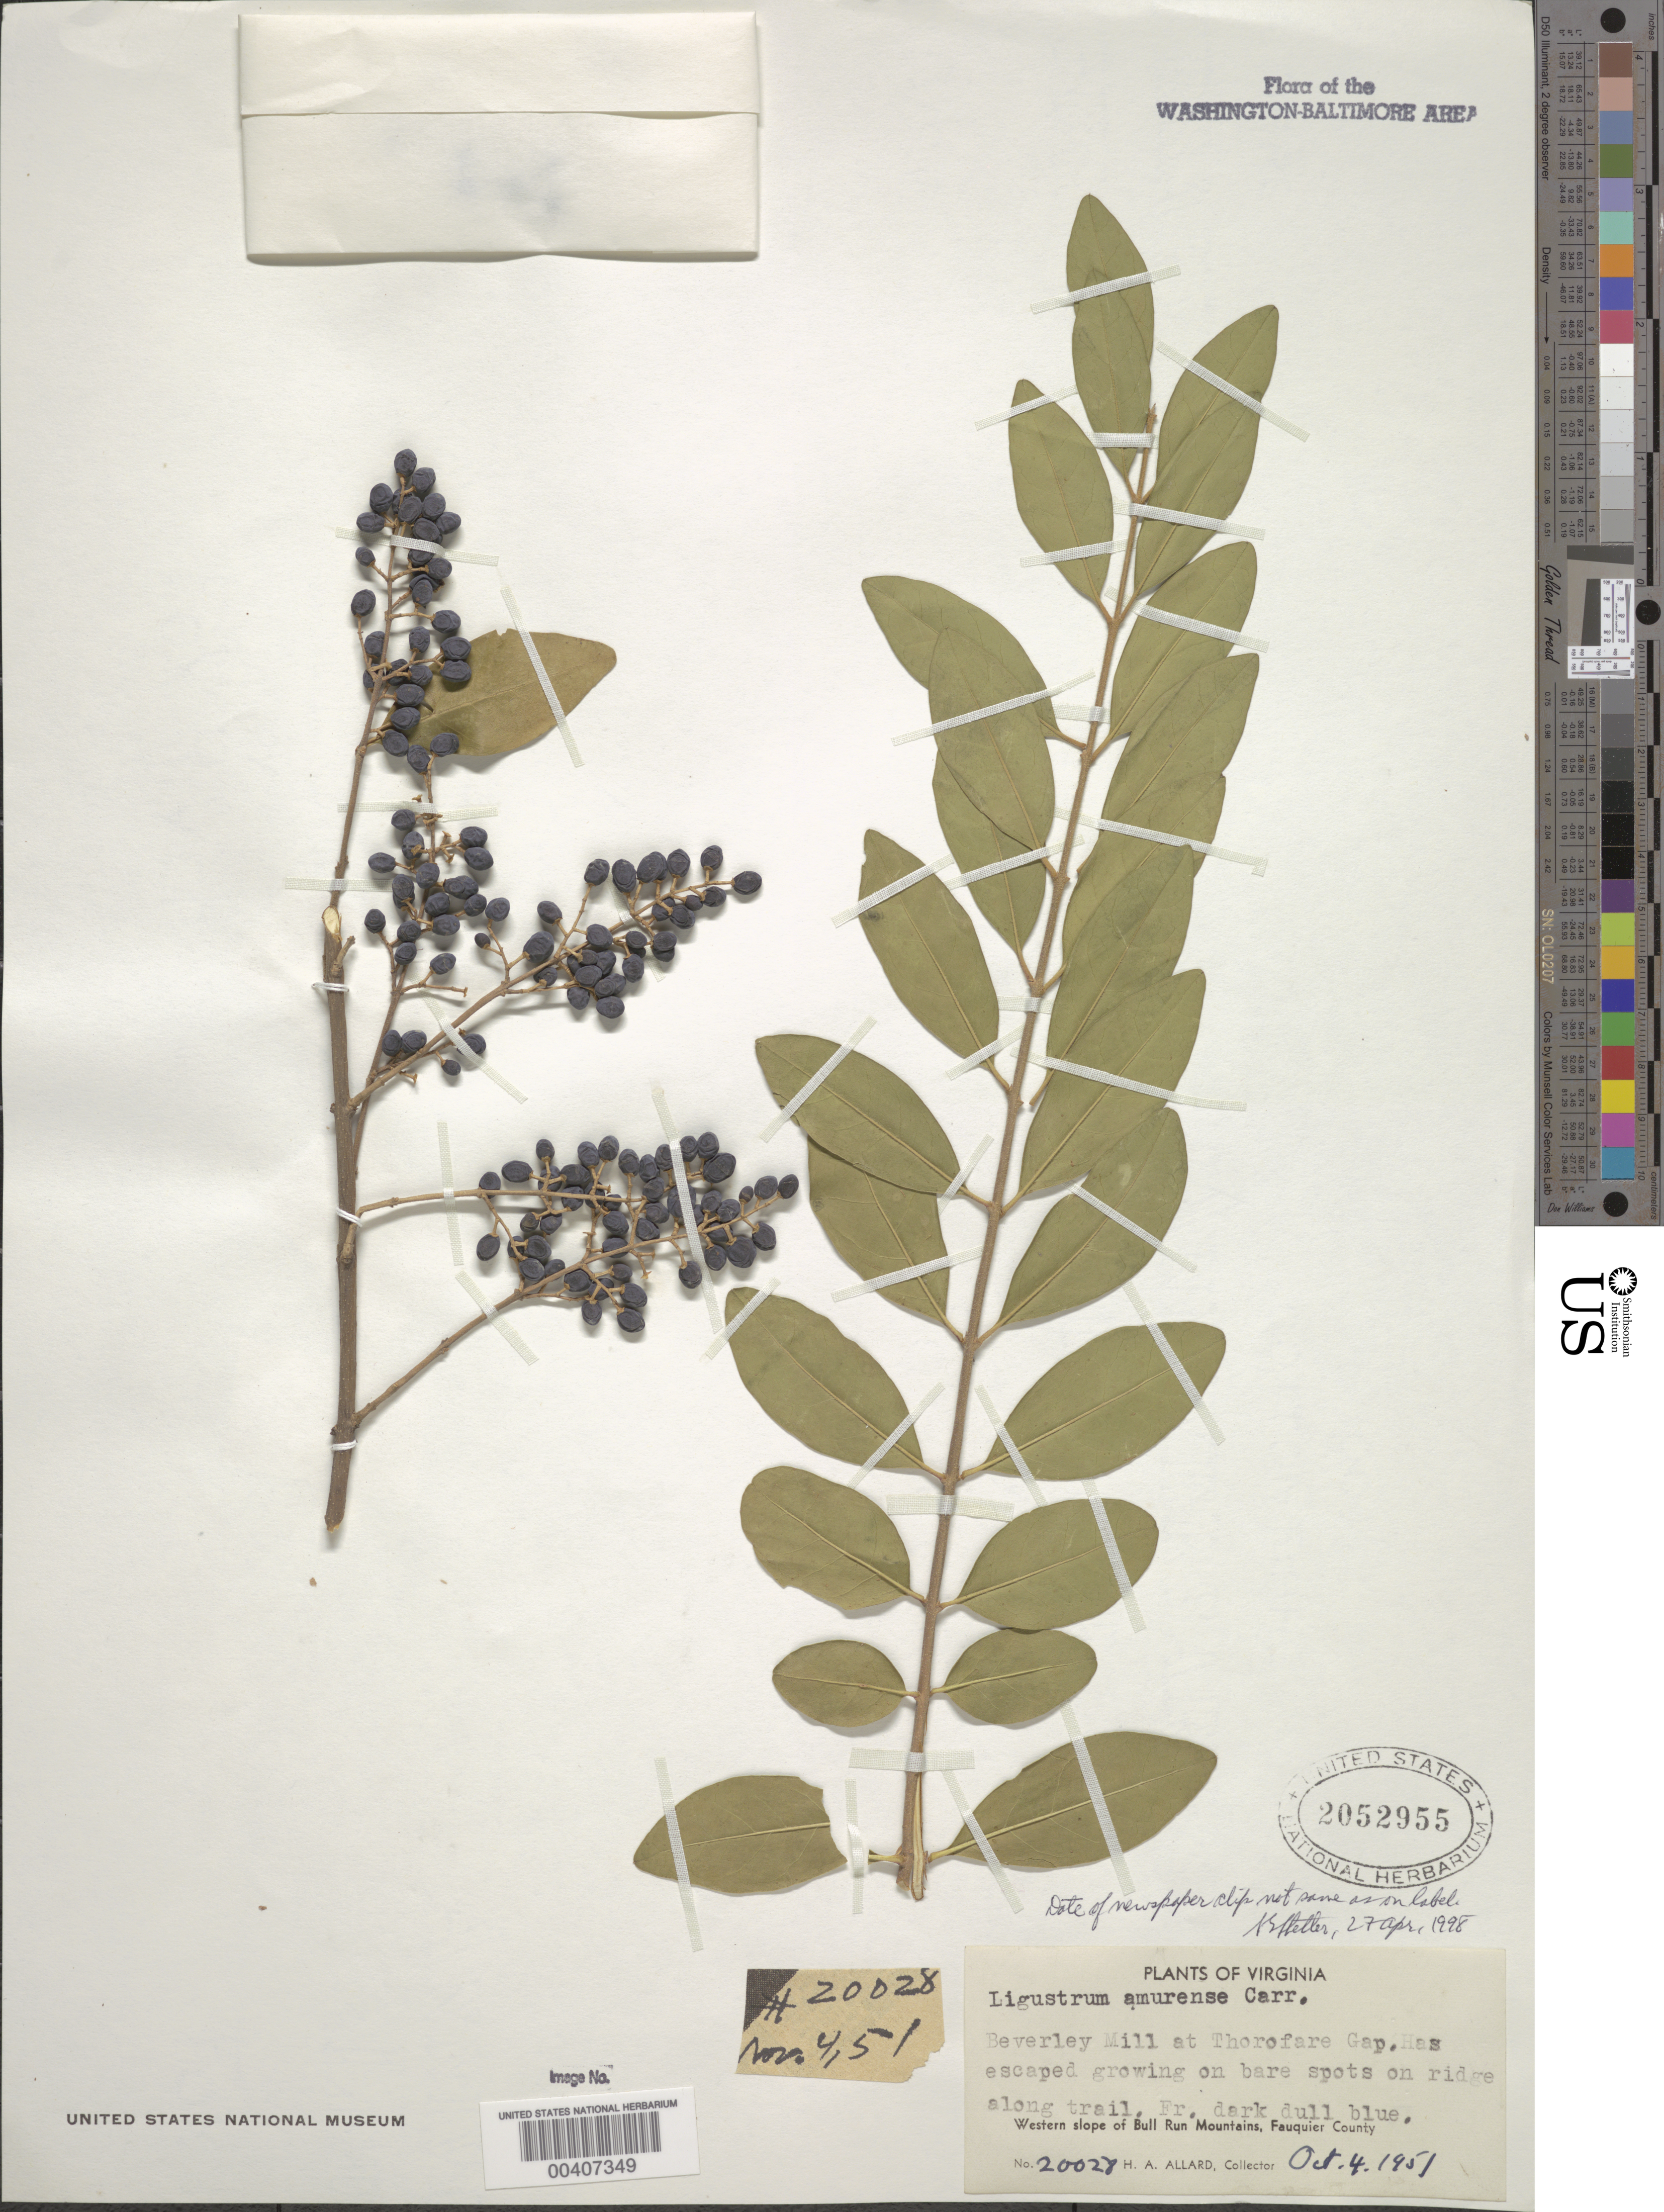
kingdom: Plantae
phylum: Tracheophyta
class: Magnoliopsida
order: Lamiales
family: Oleaceae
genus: Ligustrum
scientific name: Ligustrum obtusifolium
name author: Siebert & Zucc.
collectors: H. A. Allard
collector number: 20028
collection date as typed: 04 Oct 1951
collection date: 1951-10-04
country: United States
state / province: Virginia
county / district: Fauquier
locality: Beverley Mill, Thorofare Gap, western slope of Bull Run Mountains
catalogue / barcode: US 2052955